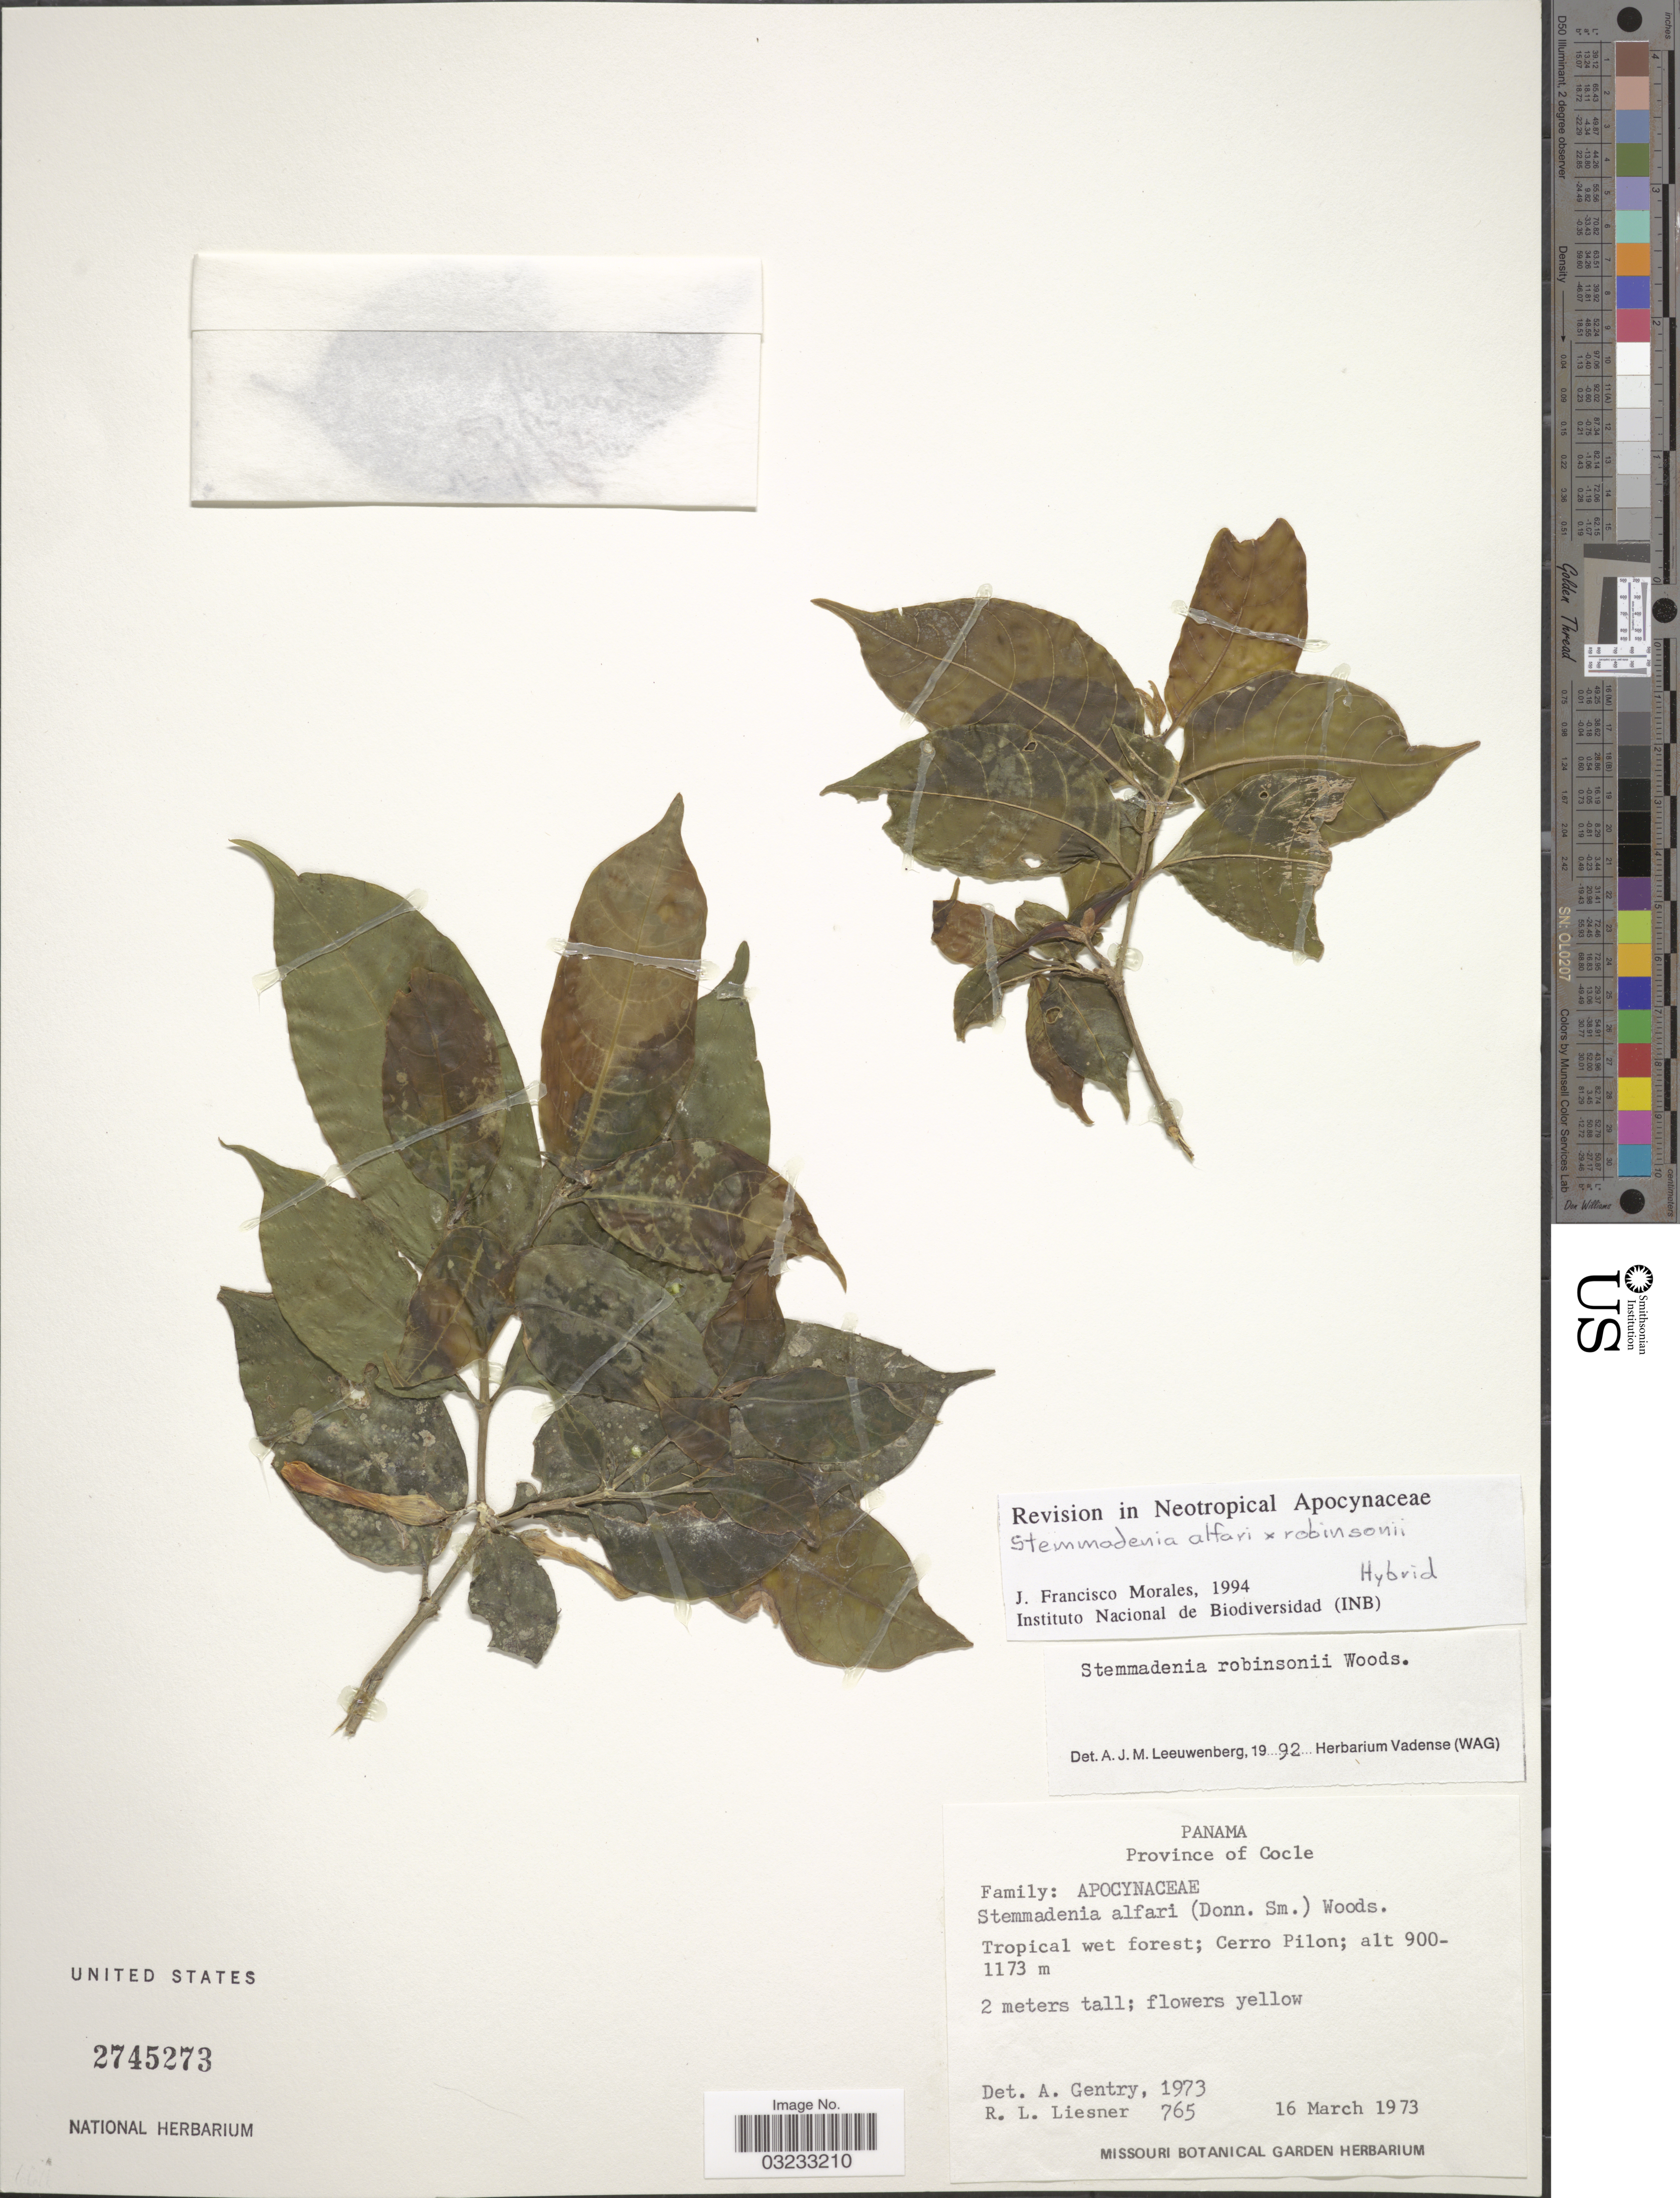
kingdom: Plantae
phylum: Tracheophyta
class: Magnoliopsida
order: Gentianales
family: Apocynaceae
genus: Stemmadenia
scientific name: Stemmadenia robinsonii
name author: Woodson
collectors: R. L. Liesner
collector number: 765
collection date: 1973-03-16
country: Panama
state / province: Coclé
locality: Cerro Pilon.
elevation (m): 900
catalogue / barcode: US 2745273